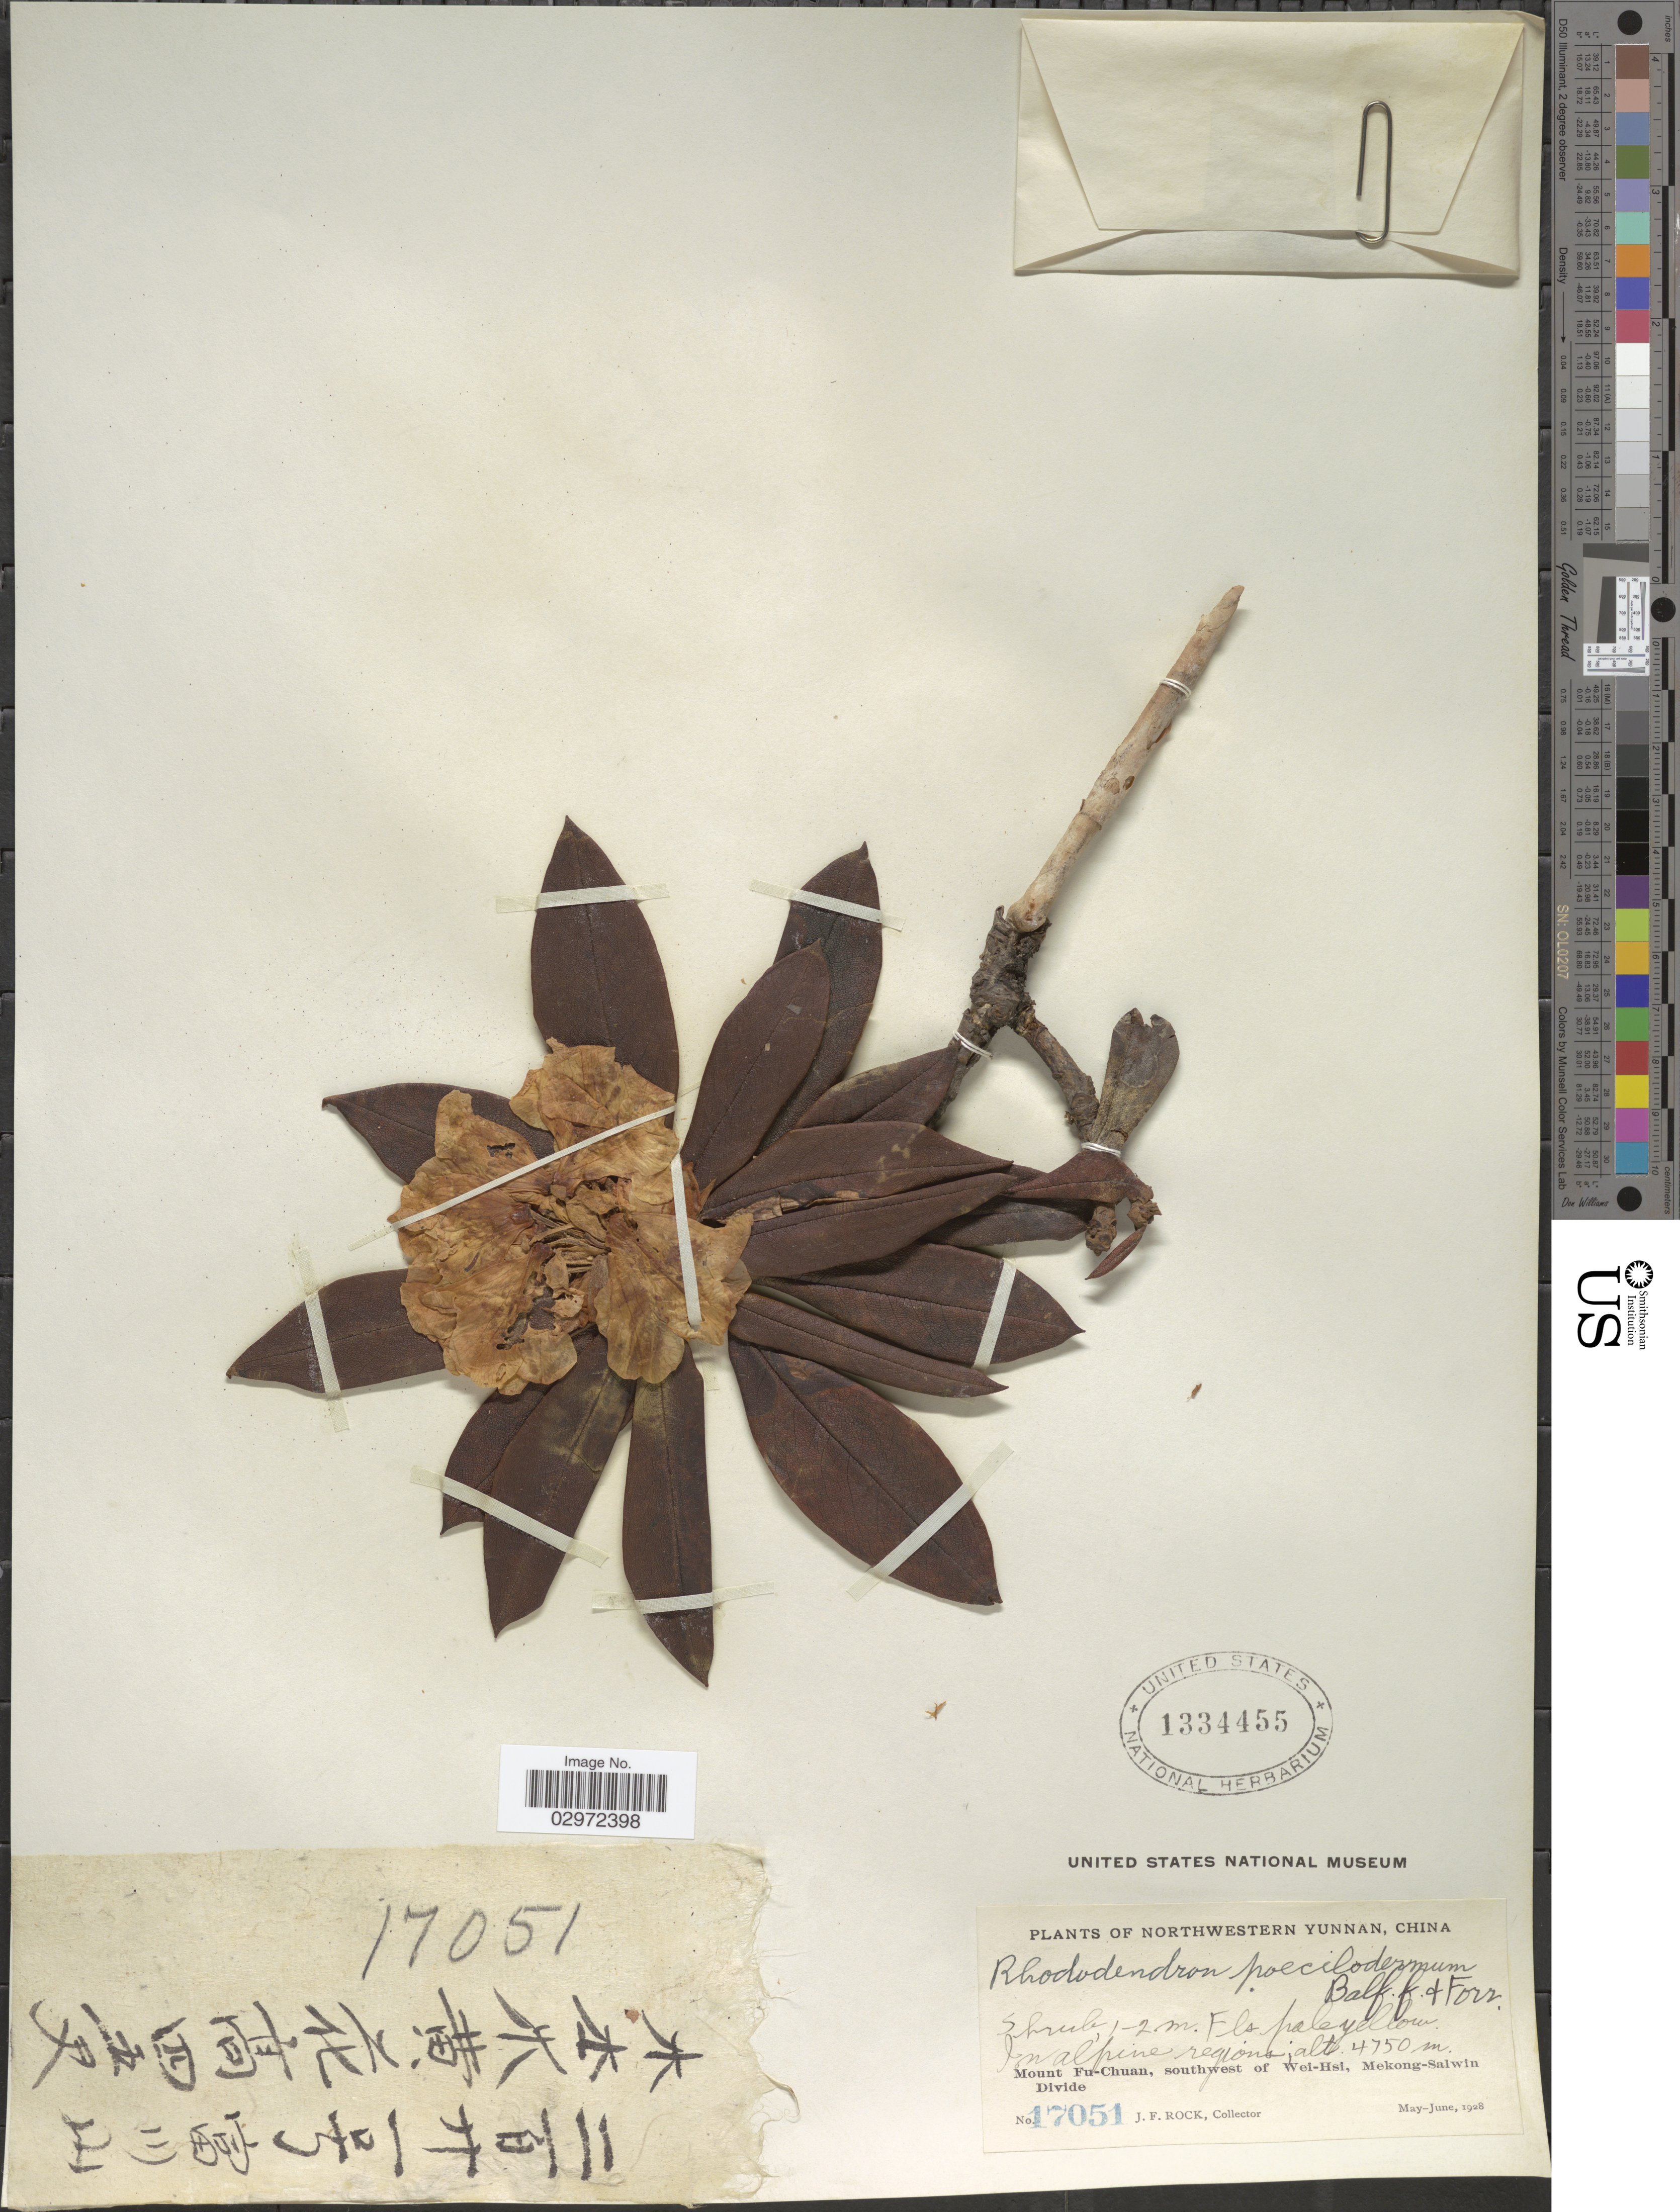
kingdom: Plantae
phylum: Tracheophyta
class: Magnoliopsida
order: Ericales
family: Ericaceae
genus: Rhododendron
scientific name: Rhododendron poecilodermum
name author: Balf. f. & Forrest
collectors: J. Rock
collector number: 17051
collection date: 1928-05/1928-06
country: China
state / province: Yunnan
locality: Northwestern Yunnan, Mount Fu-Chuan, southwest of Wei-Hsi, Mekong-Salwin Divide.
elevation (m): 4750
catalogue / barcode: US 1334455